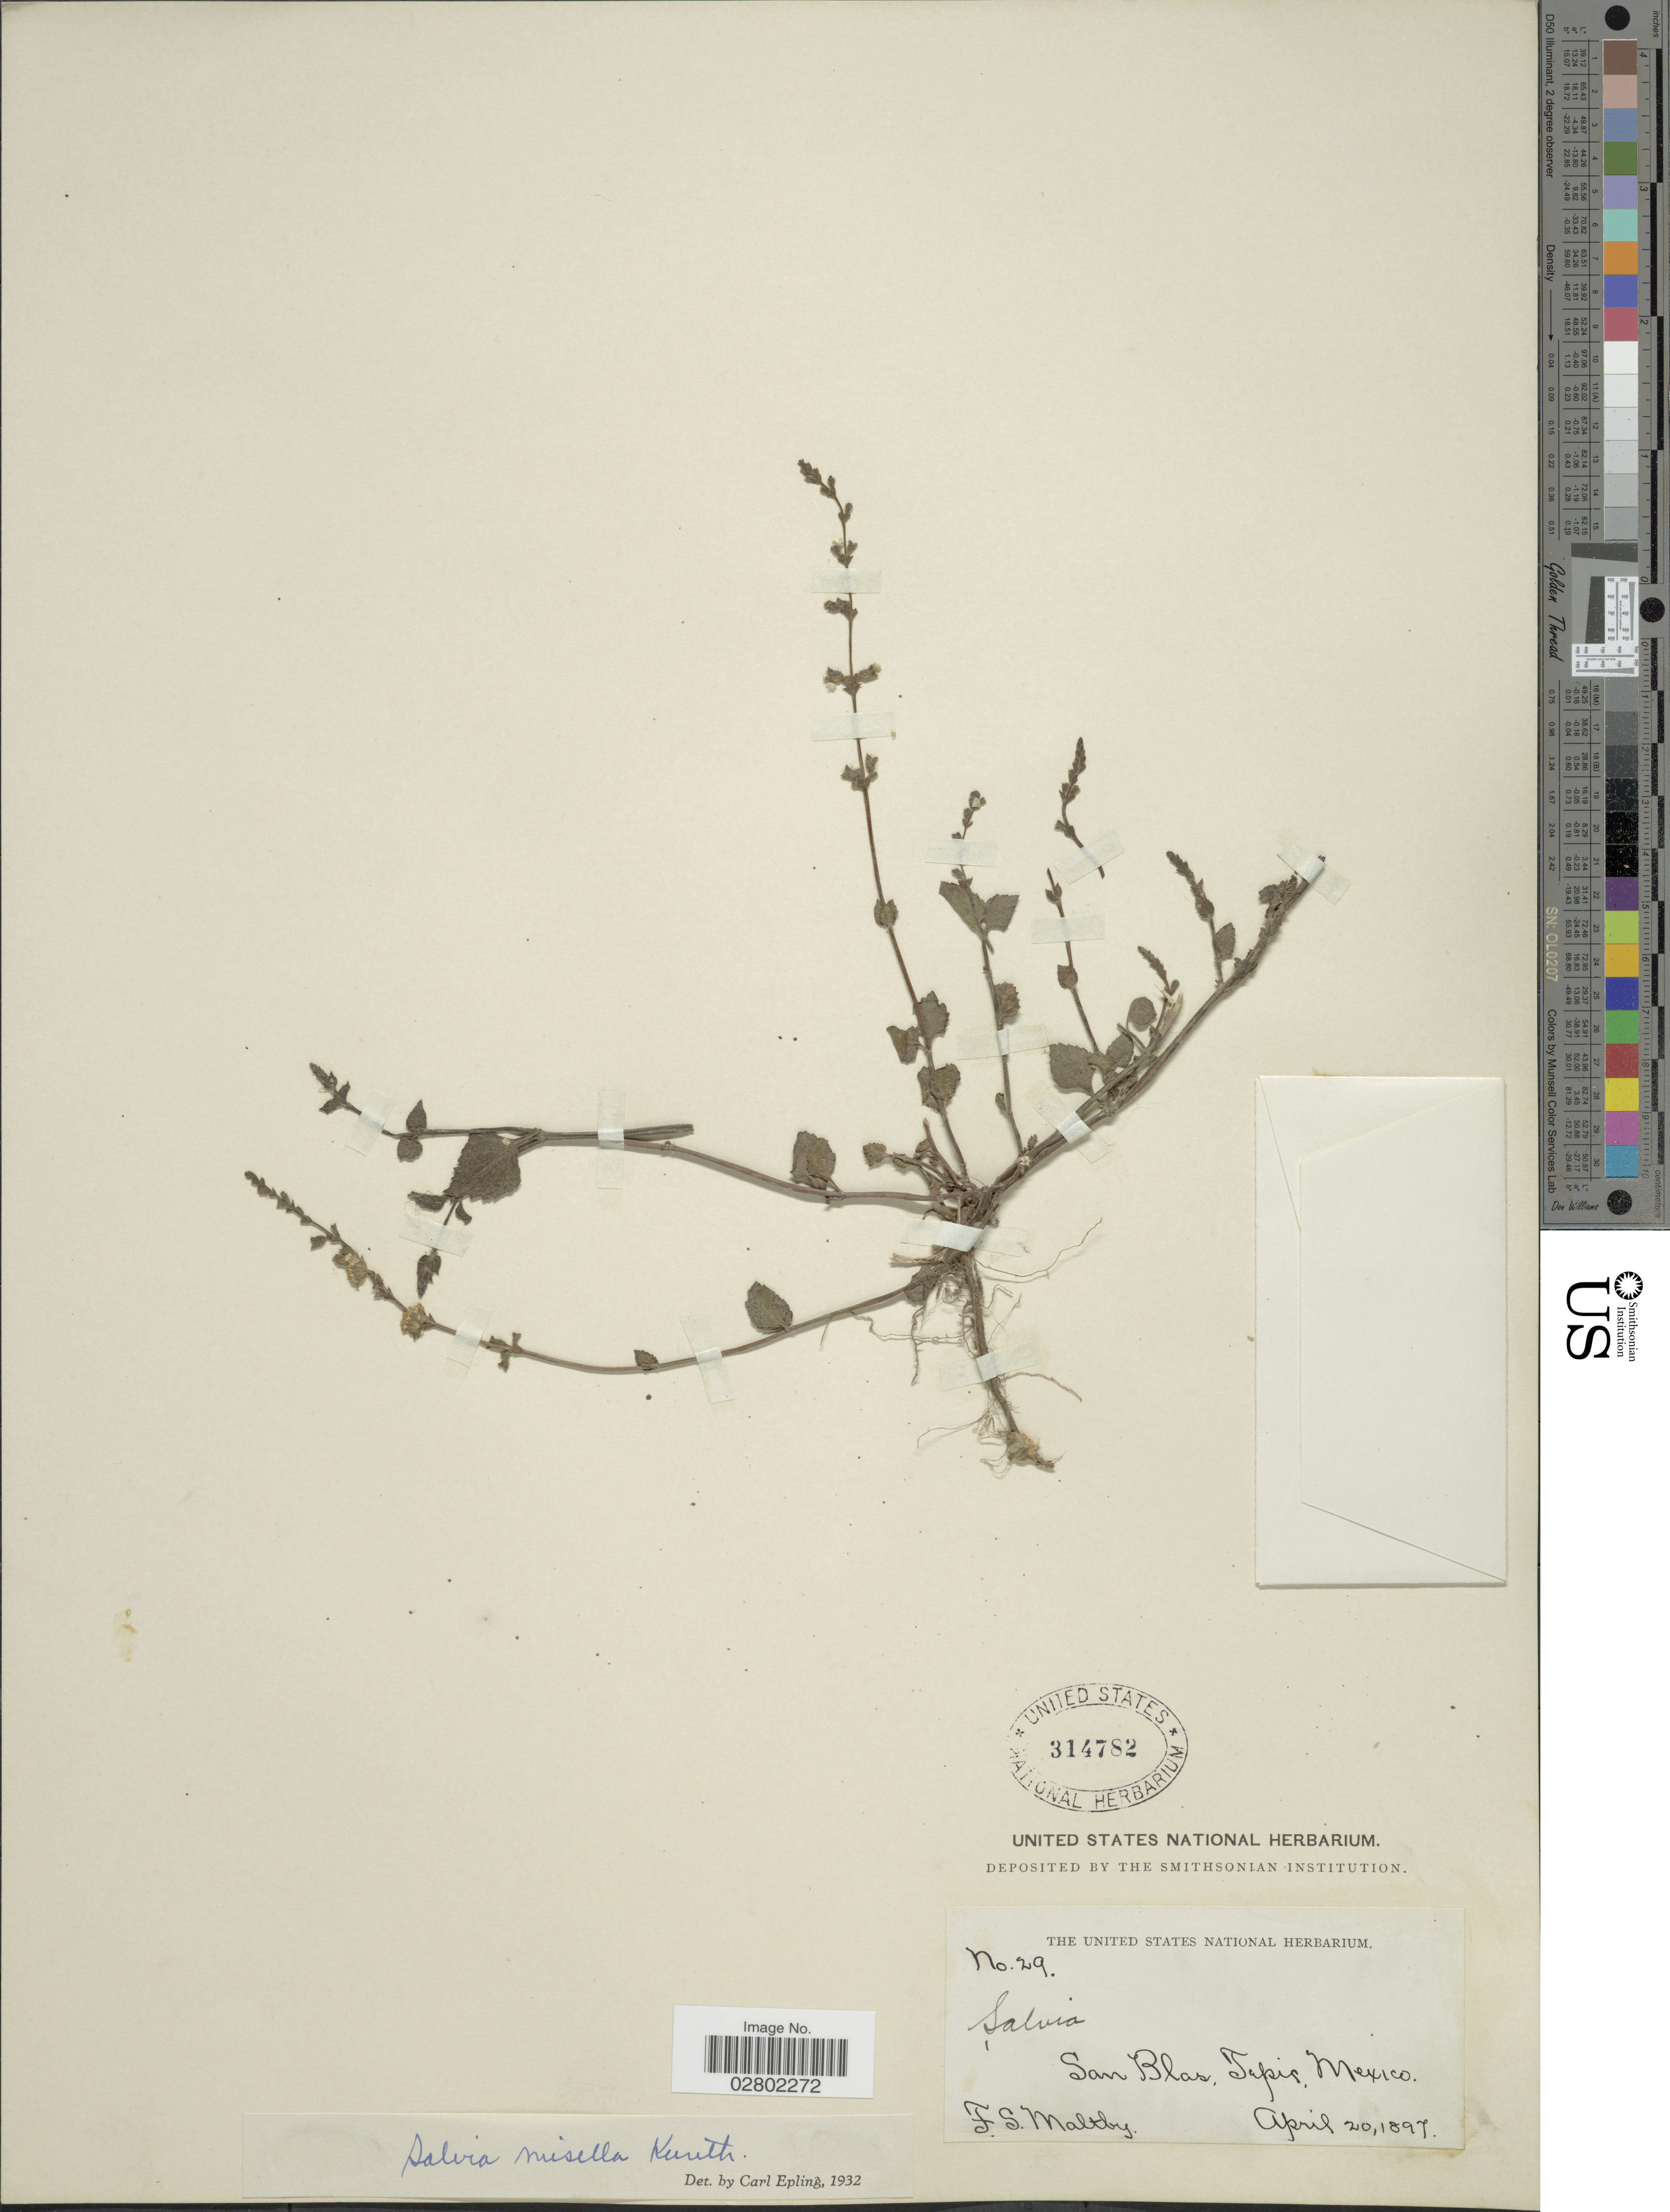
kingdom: Plantae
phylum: Tracheophyta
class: Magnoliopsida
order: Lamiales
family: Lamiaceae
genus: Salvia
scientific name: Salvia misella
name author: Kunth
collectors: F. S. Maltby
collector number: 29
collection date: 1897-04-20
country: Mexico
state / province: Nayarit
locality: San Blas, Tepic.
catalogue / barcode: US 314782